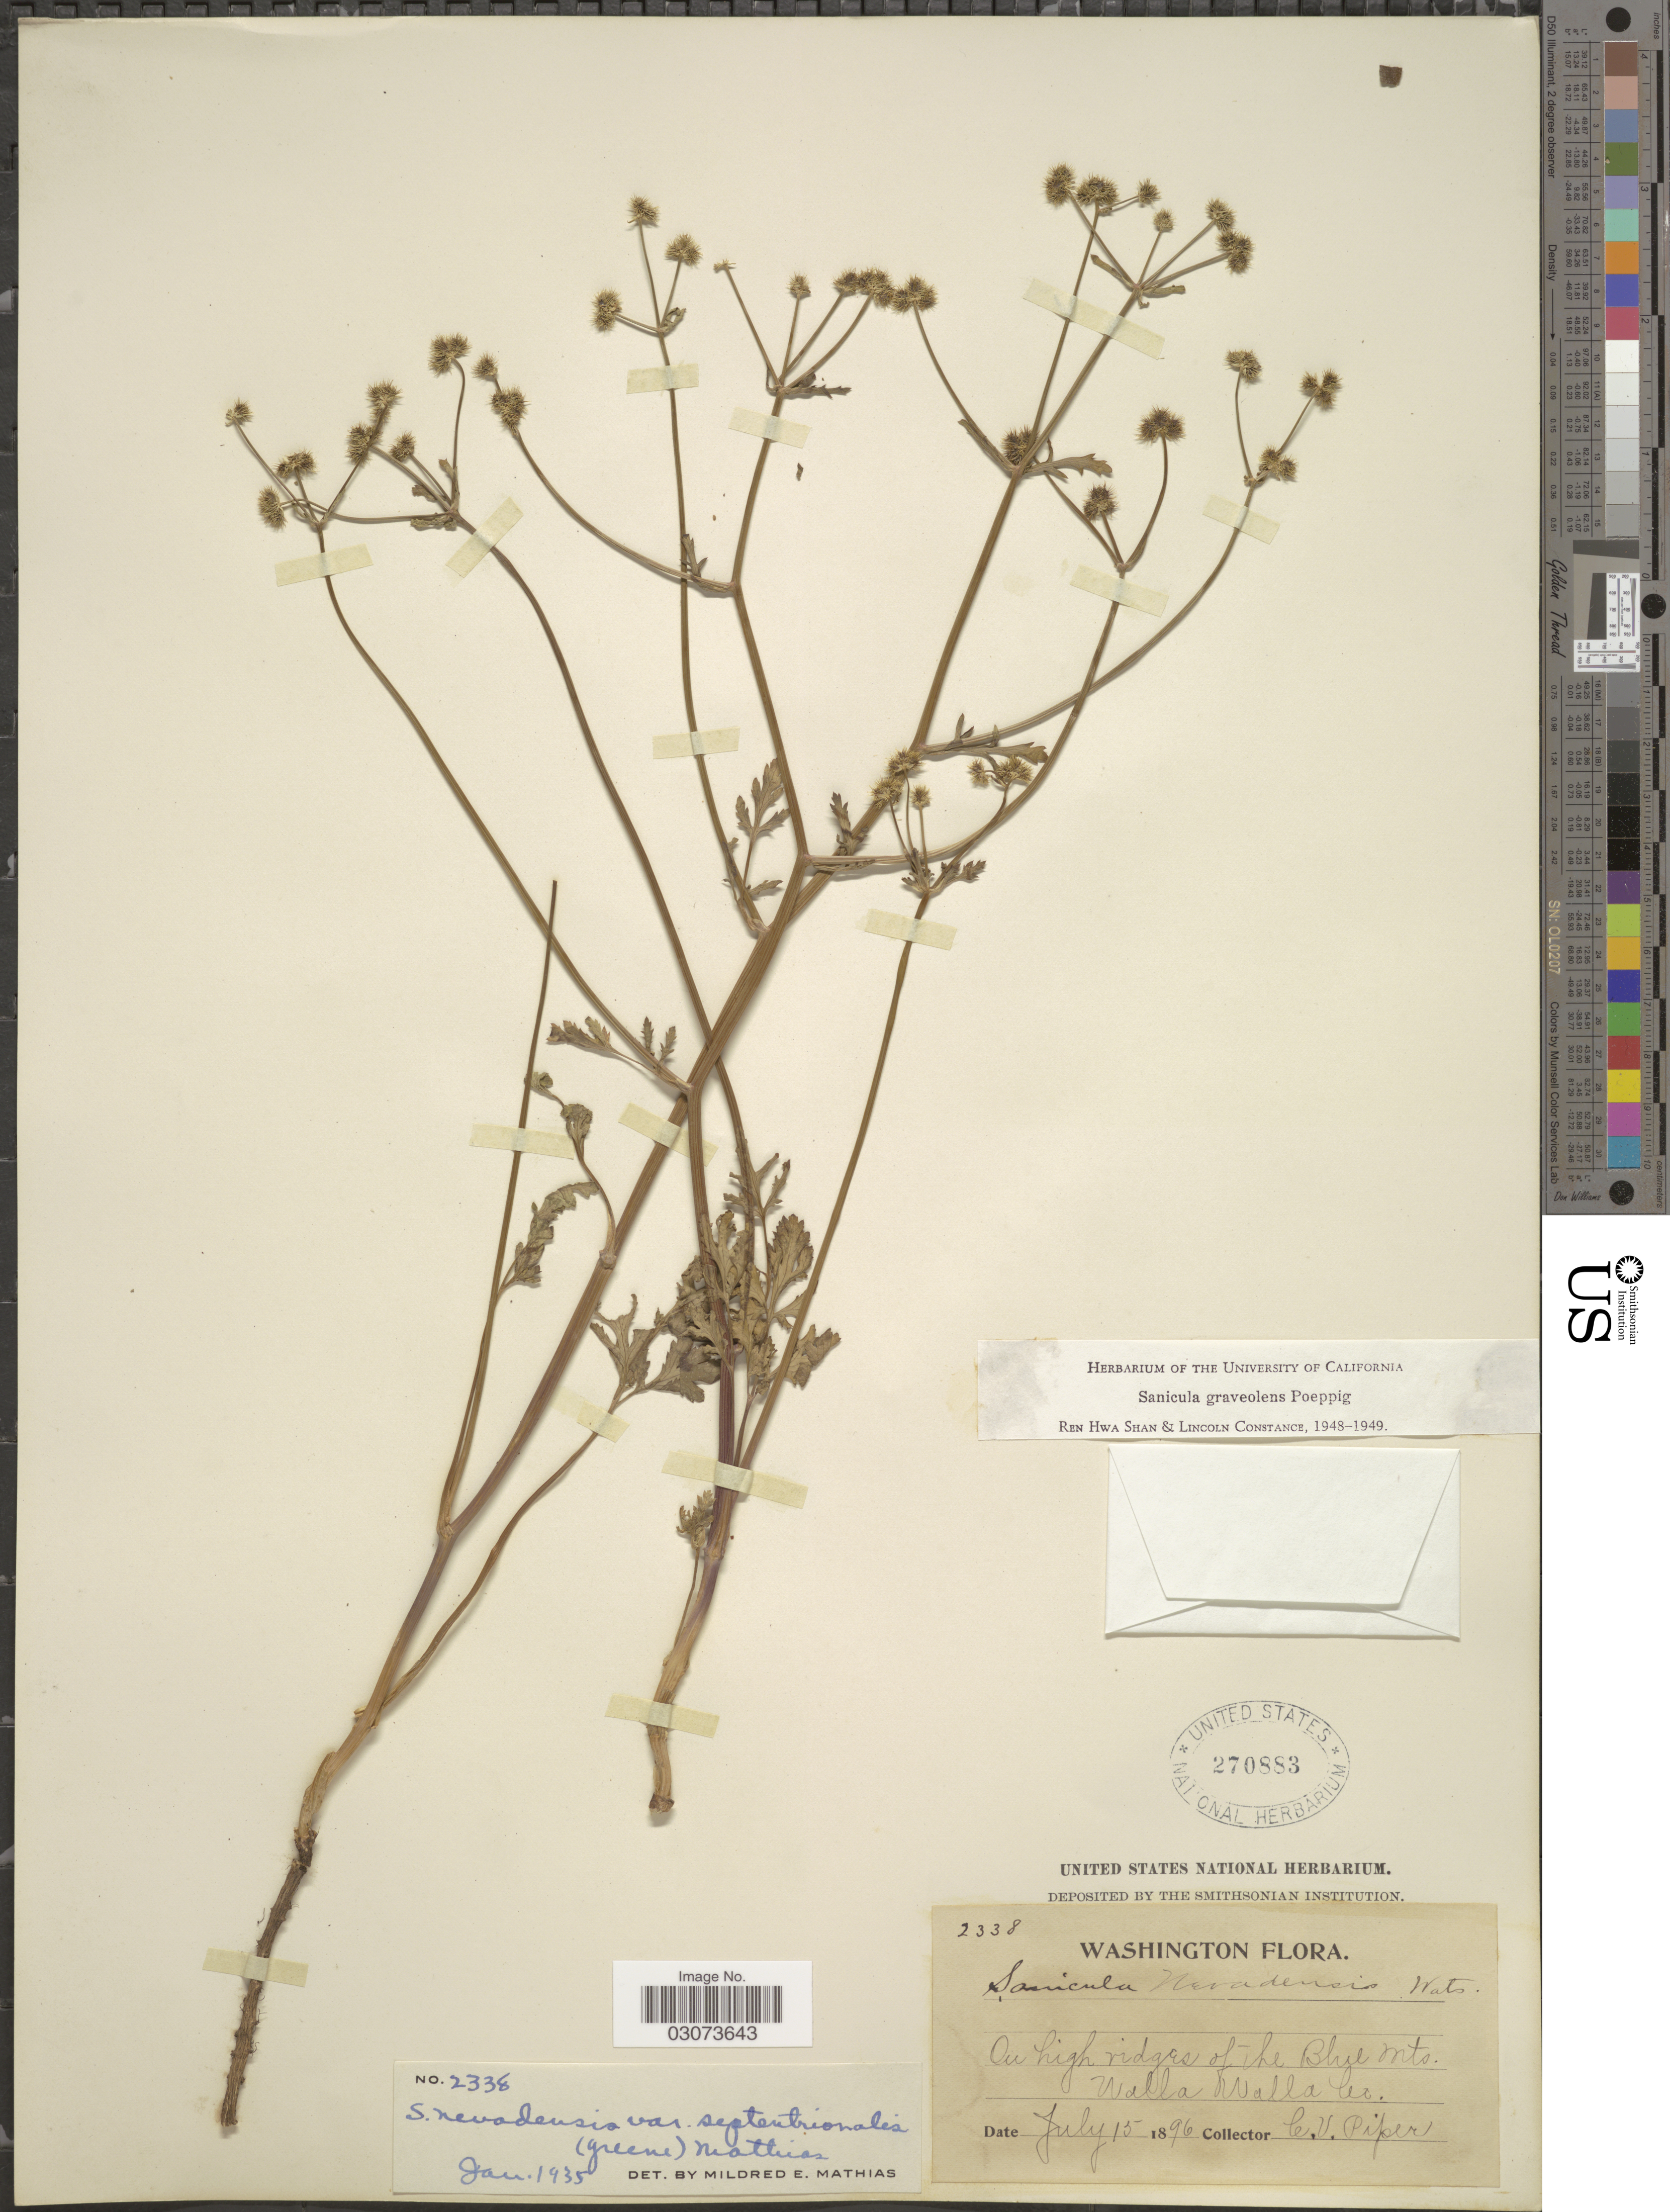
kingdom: Plantae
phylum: Tracheophyta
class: Magnoliopsida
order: Apiales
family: Apiaceae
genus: Sanicula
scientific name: Sanicula graveolens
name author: Poepp. ex DC.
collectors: C. V. Piper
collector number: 2338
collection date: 1896-07-15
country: United States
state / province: Washington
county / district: Walla Walla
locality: On high ridges of the Blue Mts. Walla Walla Co.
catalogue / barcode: US 270883